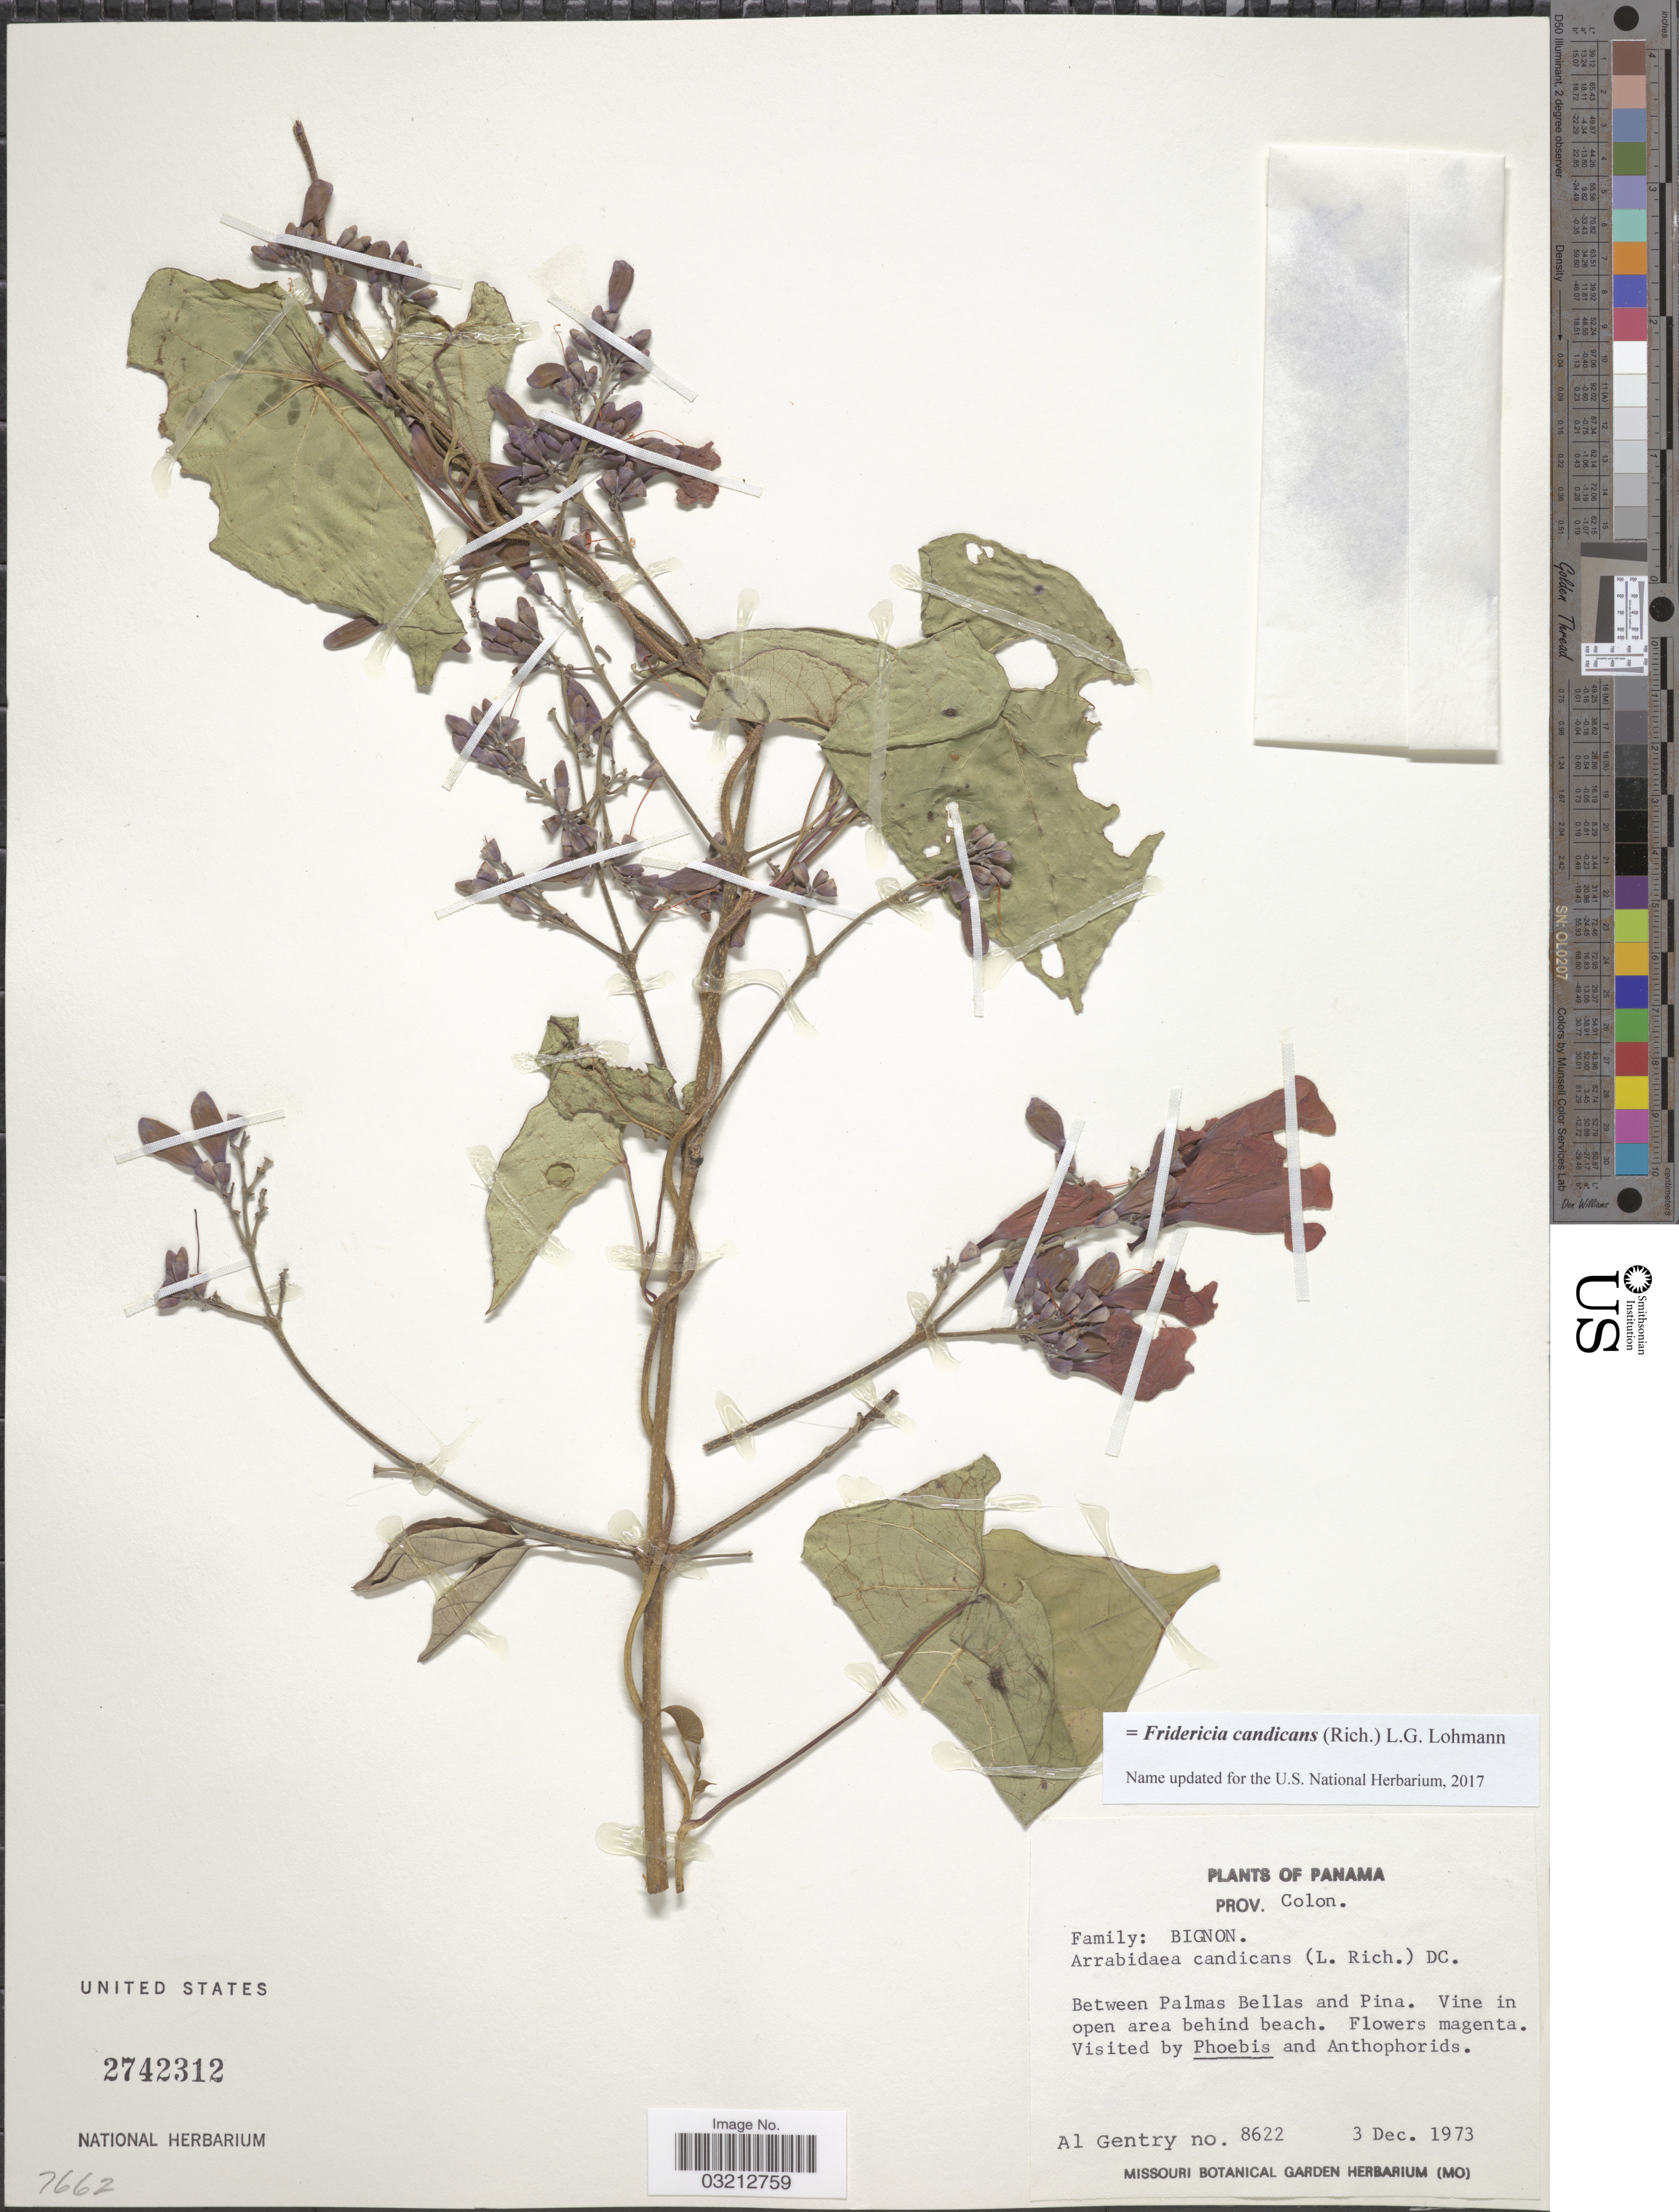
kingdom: Plantae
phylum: Tracheophyta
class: Magnoliopsida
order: Lamiales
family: Bignoniaceae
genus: Fridericia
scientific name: Fridericia candicans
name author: (Rich.) L.G. Lohmann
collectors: A. H. Gentry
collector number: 8622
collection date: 1973-12-03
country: Panama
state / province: Colón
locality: Between Palmas Bellas and Pina.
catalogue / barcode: US 2742312